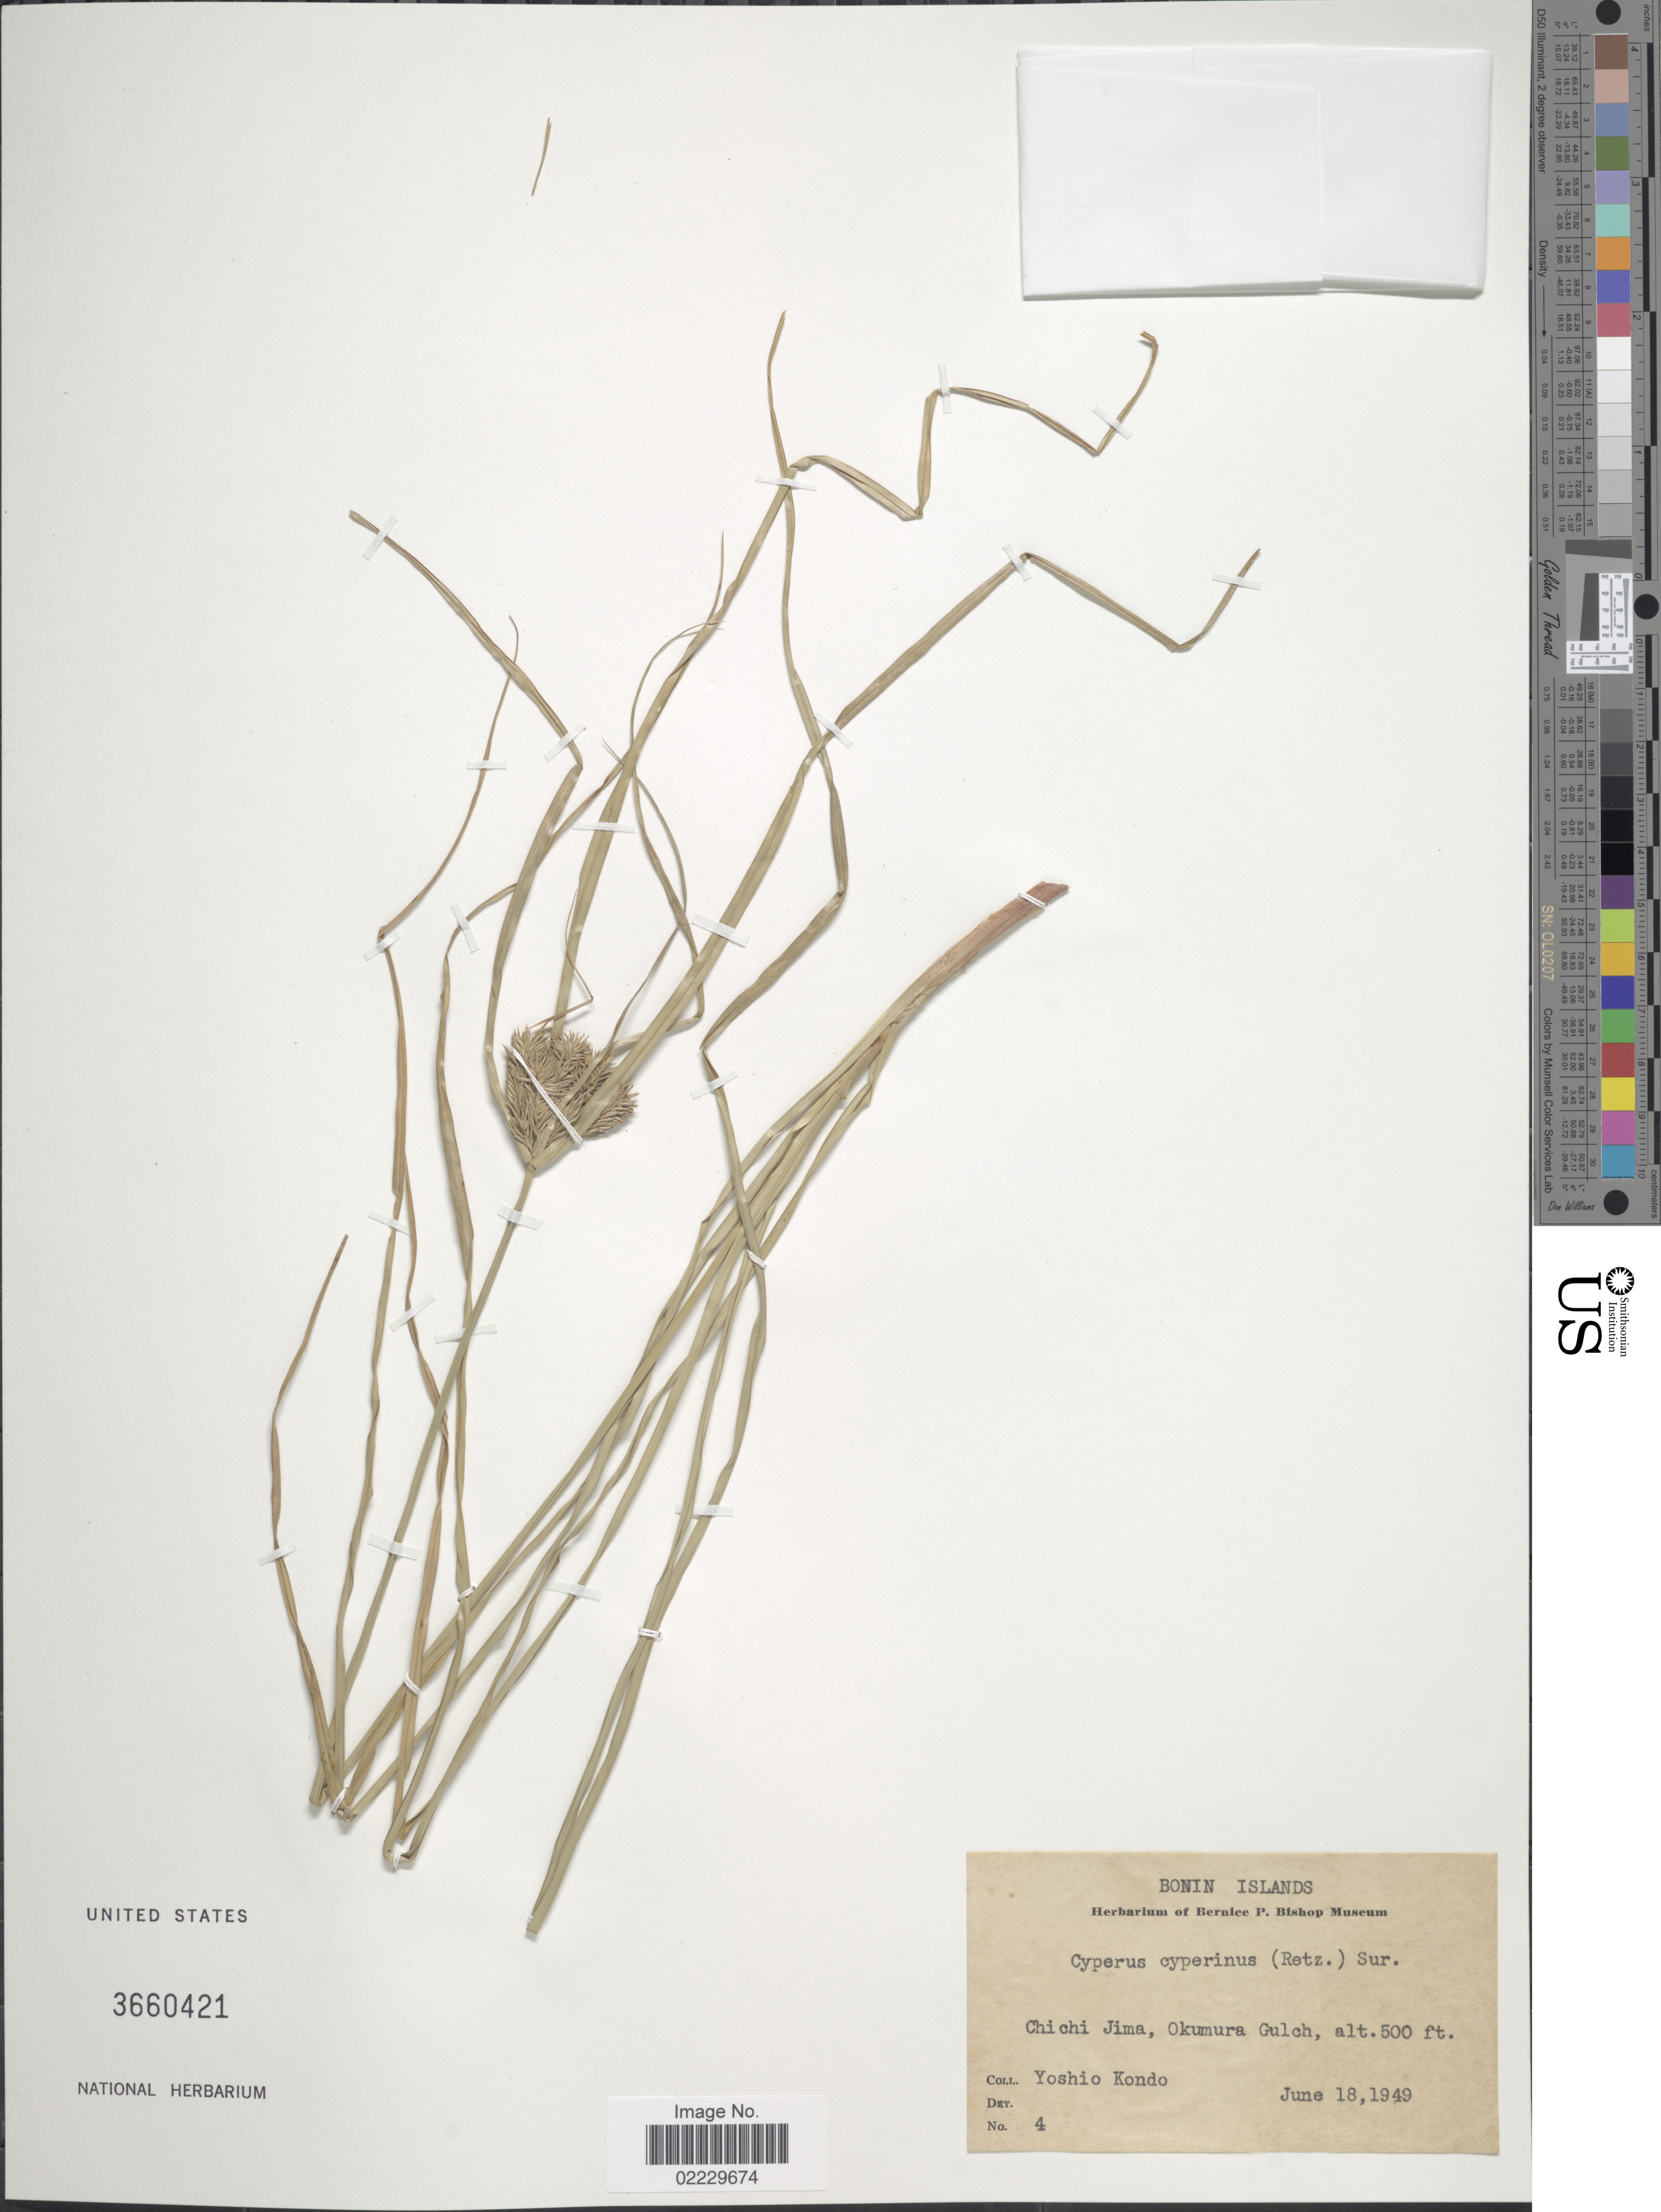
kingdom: Plantae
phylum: Tracheophyta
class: Liliopsida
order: Poales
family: Cyperaceae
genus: Cyperus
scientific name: Cyperus cyperinus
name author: (Retz.) Valck. Sur.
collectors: Y. Kondo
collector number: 4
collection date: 1949-06-18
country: Japan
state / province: Tokyo, Federal City of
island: Bonin Islands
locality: Bonin Islands, Chichi Jima, Okumura Gulch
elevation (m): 152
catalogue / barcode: US 3660421